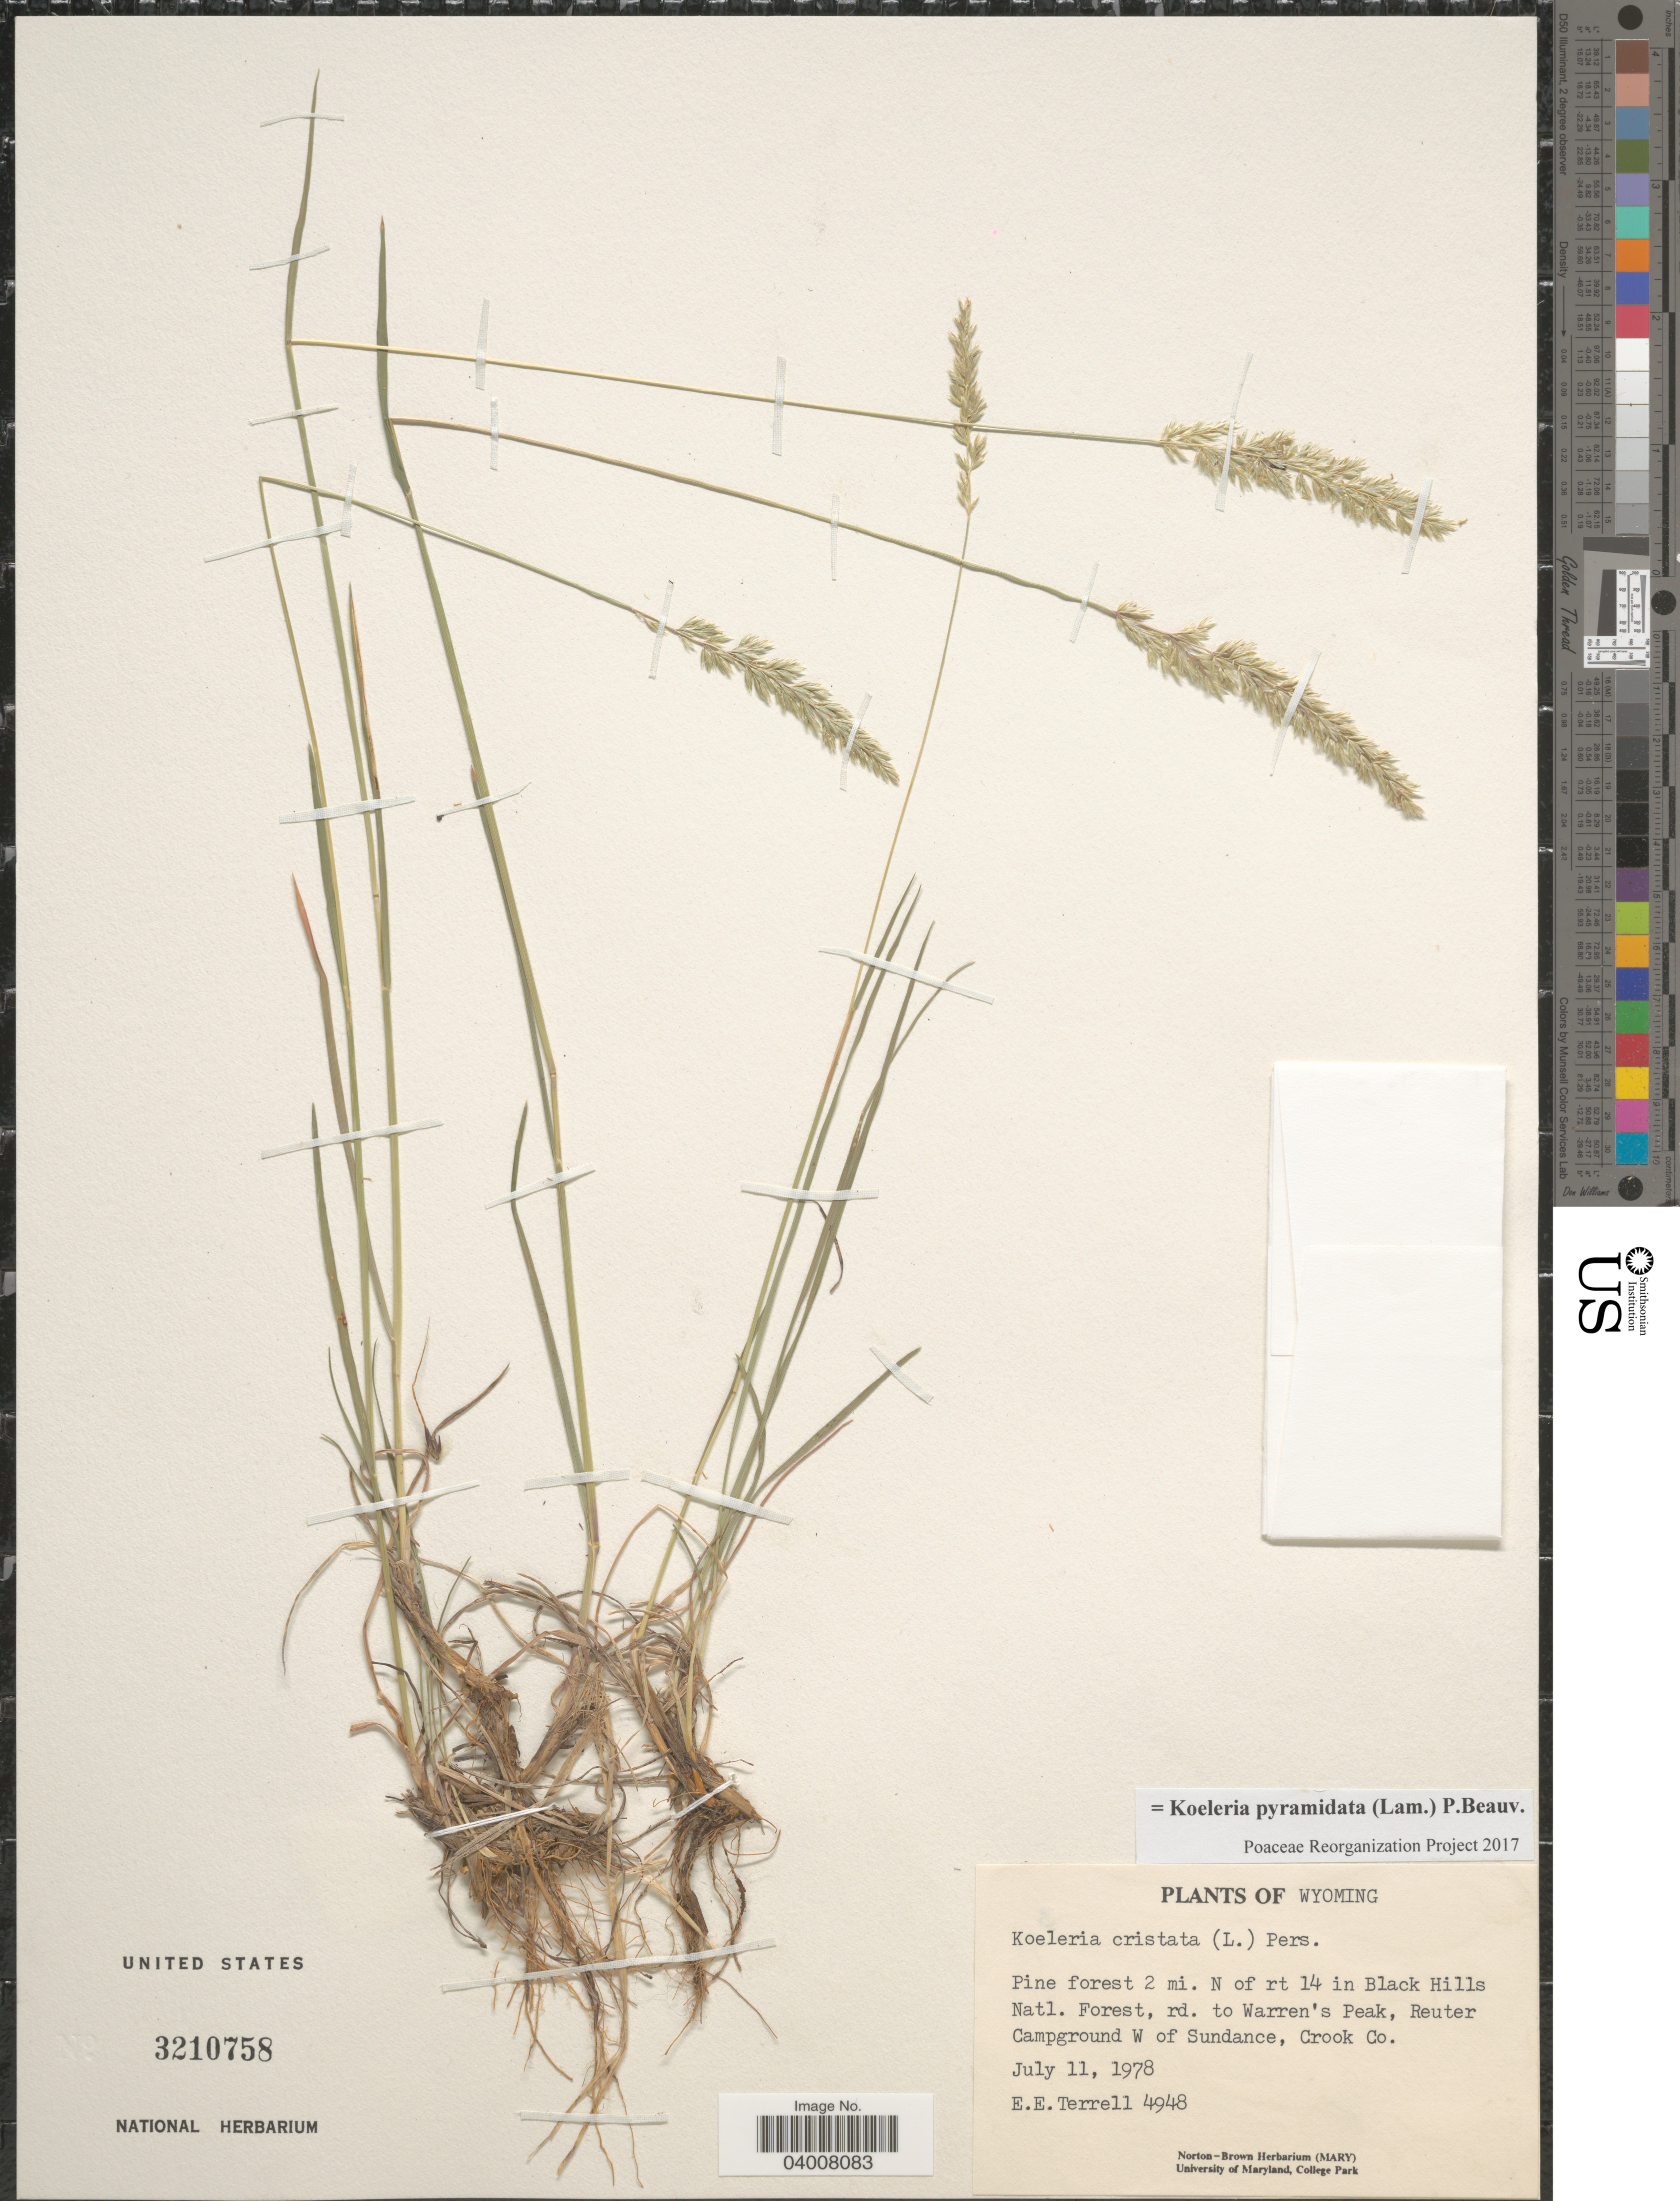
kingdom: Plantae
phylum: Tracheophyta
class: Liliopsida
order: Poales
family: Poaceae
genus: Koeleria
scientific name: Koeleria pyramidata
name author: (Lam.) P. Beauv.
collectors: E. E. Terrell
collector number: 4948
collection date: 1978-07-11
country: United States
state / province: Wyoming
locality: Pine forest 2 mi. N. of rt 14 in Black Hills Natl. Forest, rd. to Warren's Peak, Reuter Campground W of Sundance, Crook Co.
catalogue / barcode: US 3210758